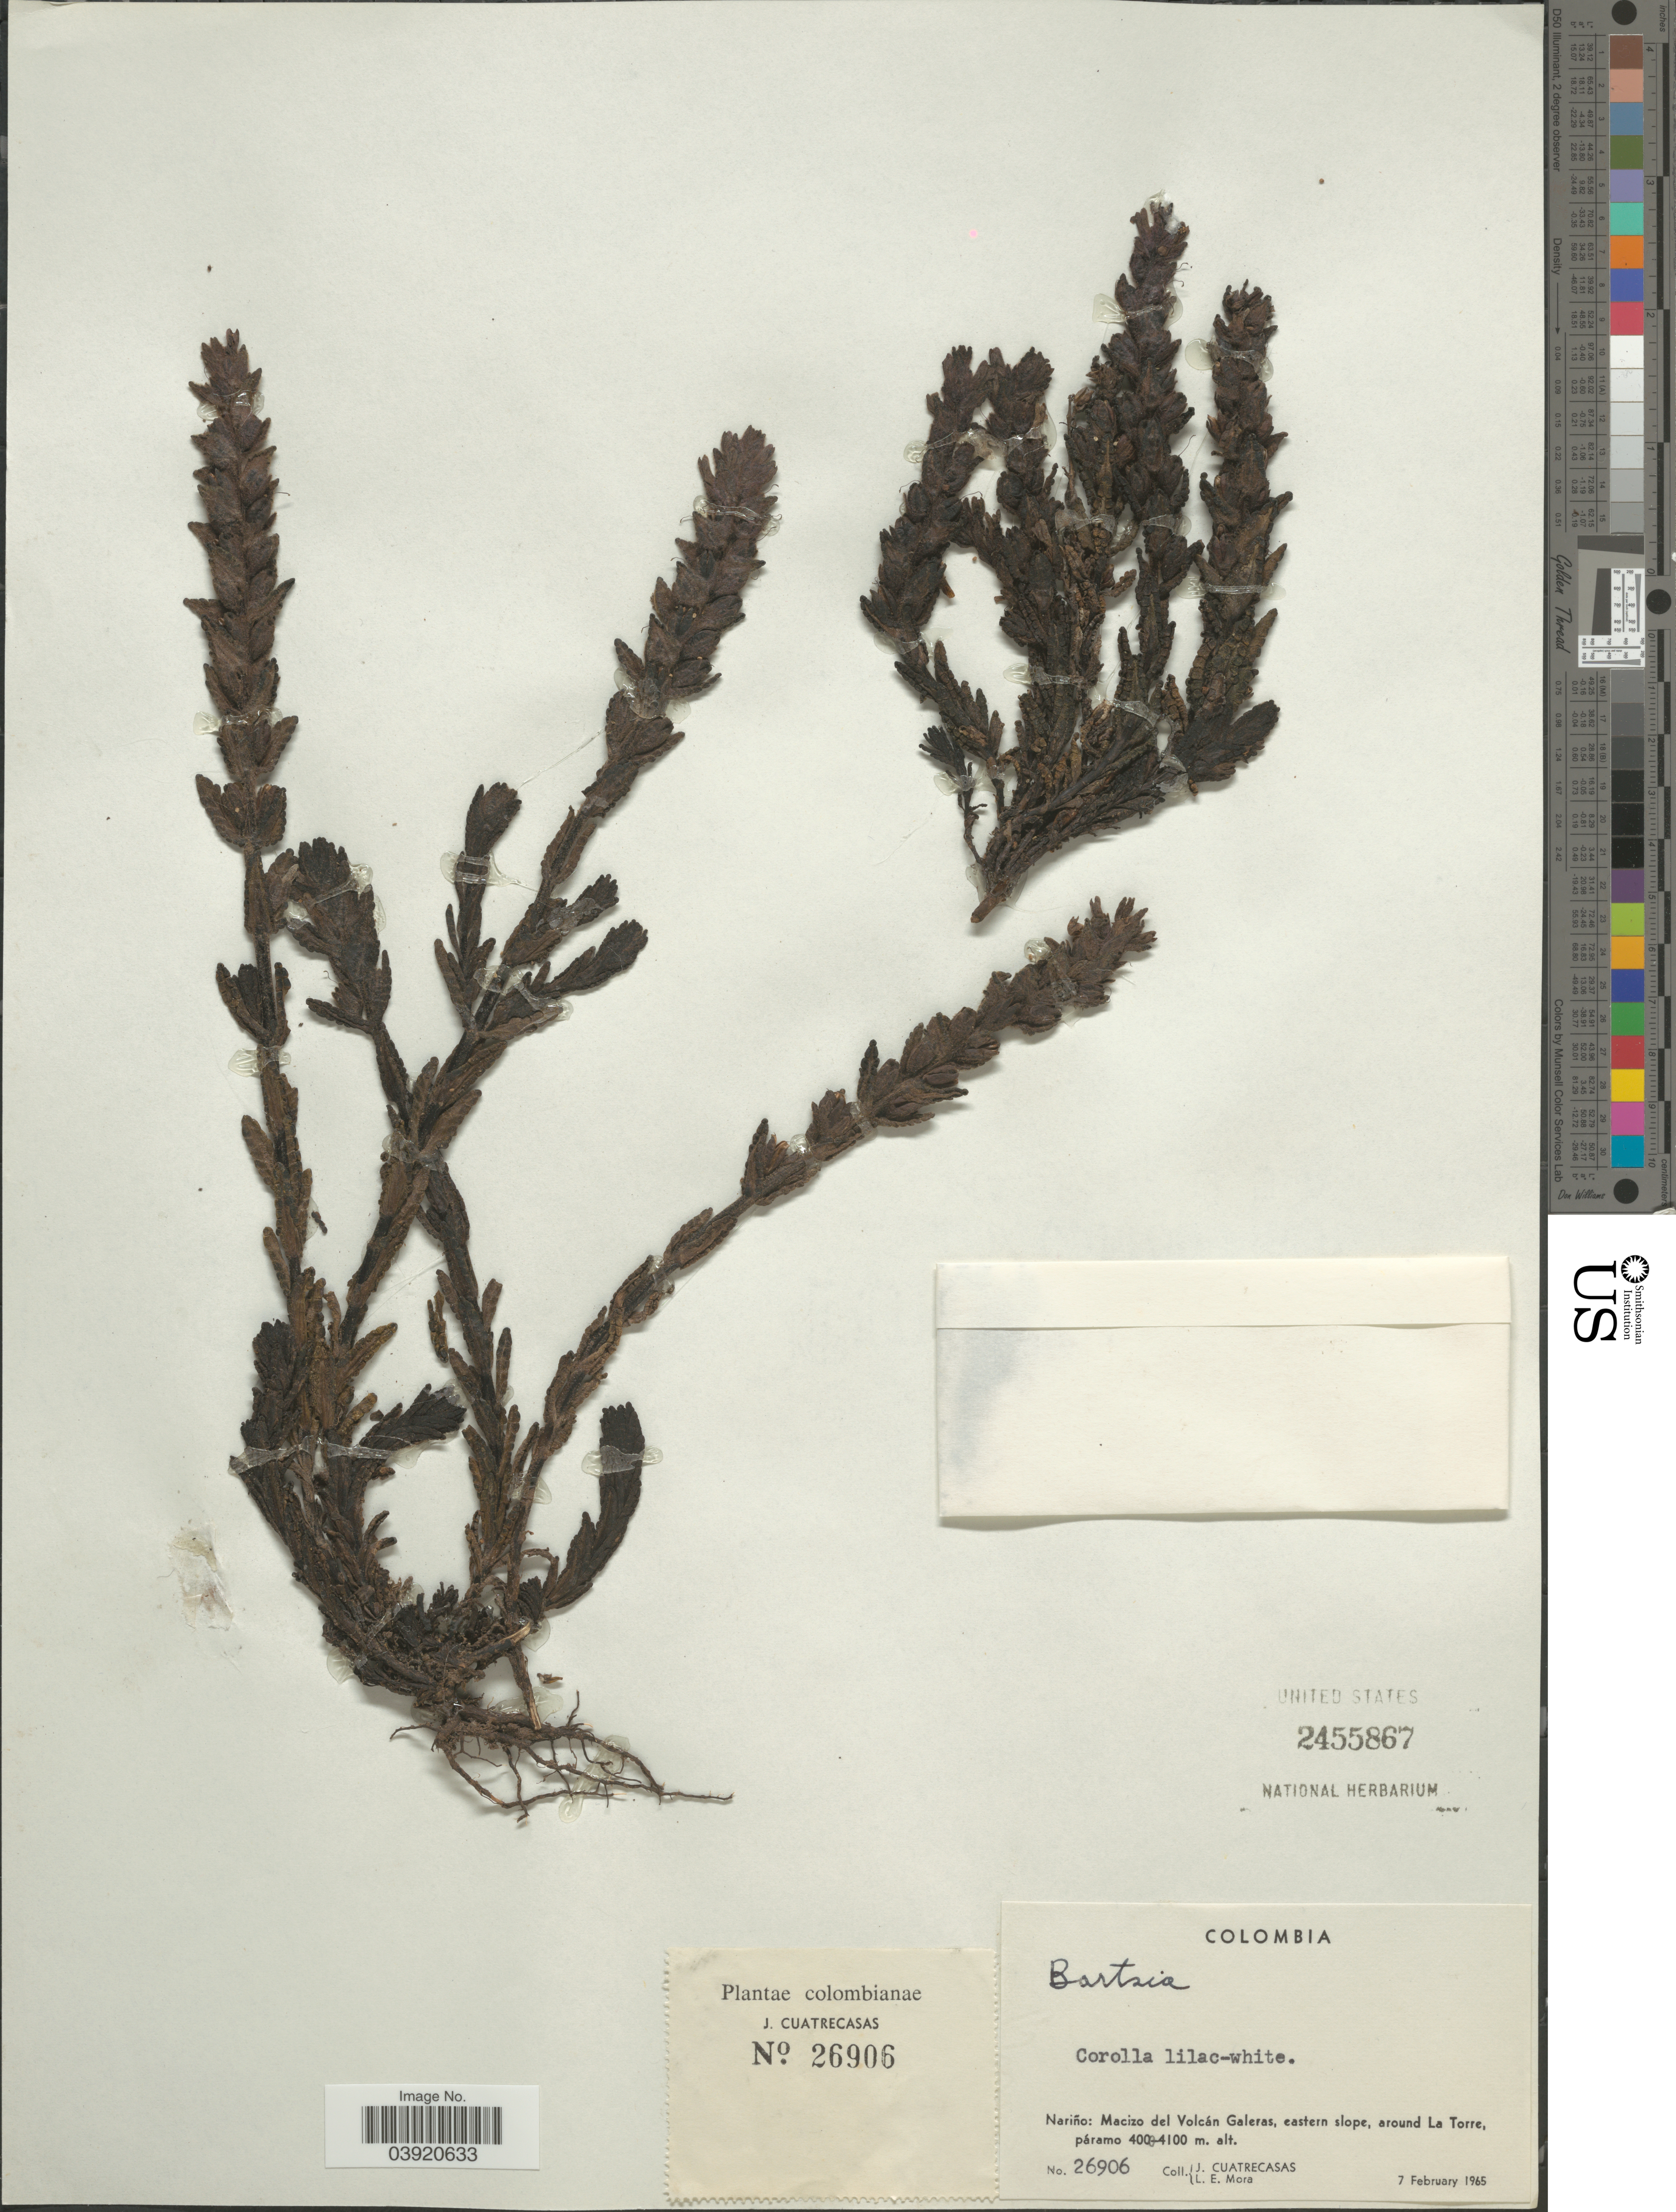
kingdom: Plantae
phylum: Tracheophyta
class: Magnoliopsida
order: Lamiales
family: Orobanchaceae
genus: Bartsia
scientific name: Bartsia sp.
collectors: J. Cuatrecasas & L. Mora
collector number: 26906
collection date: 1965-02-07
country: Colombia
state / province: Nariño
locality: Macizo del Volcán Galeras, eastern slope, around La Torre, páramo.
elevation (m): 4000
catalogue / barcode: US 2455867